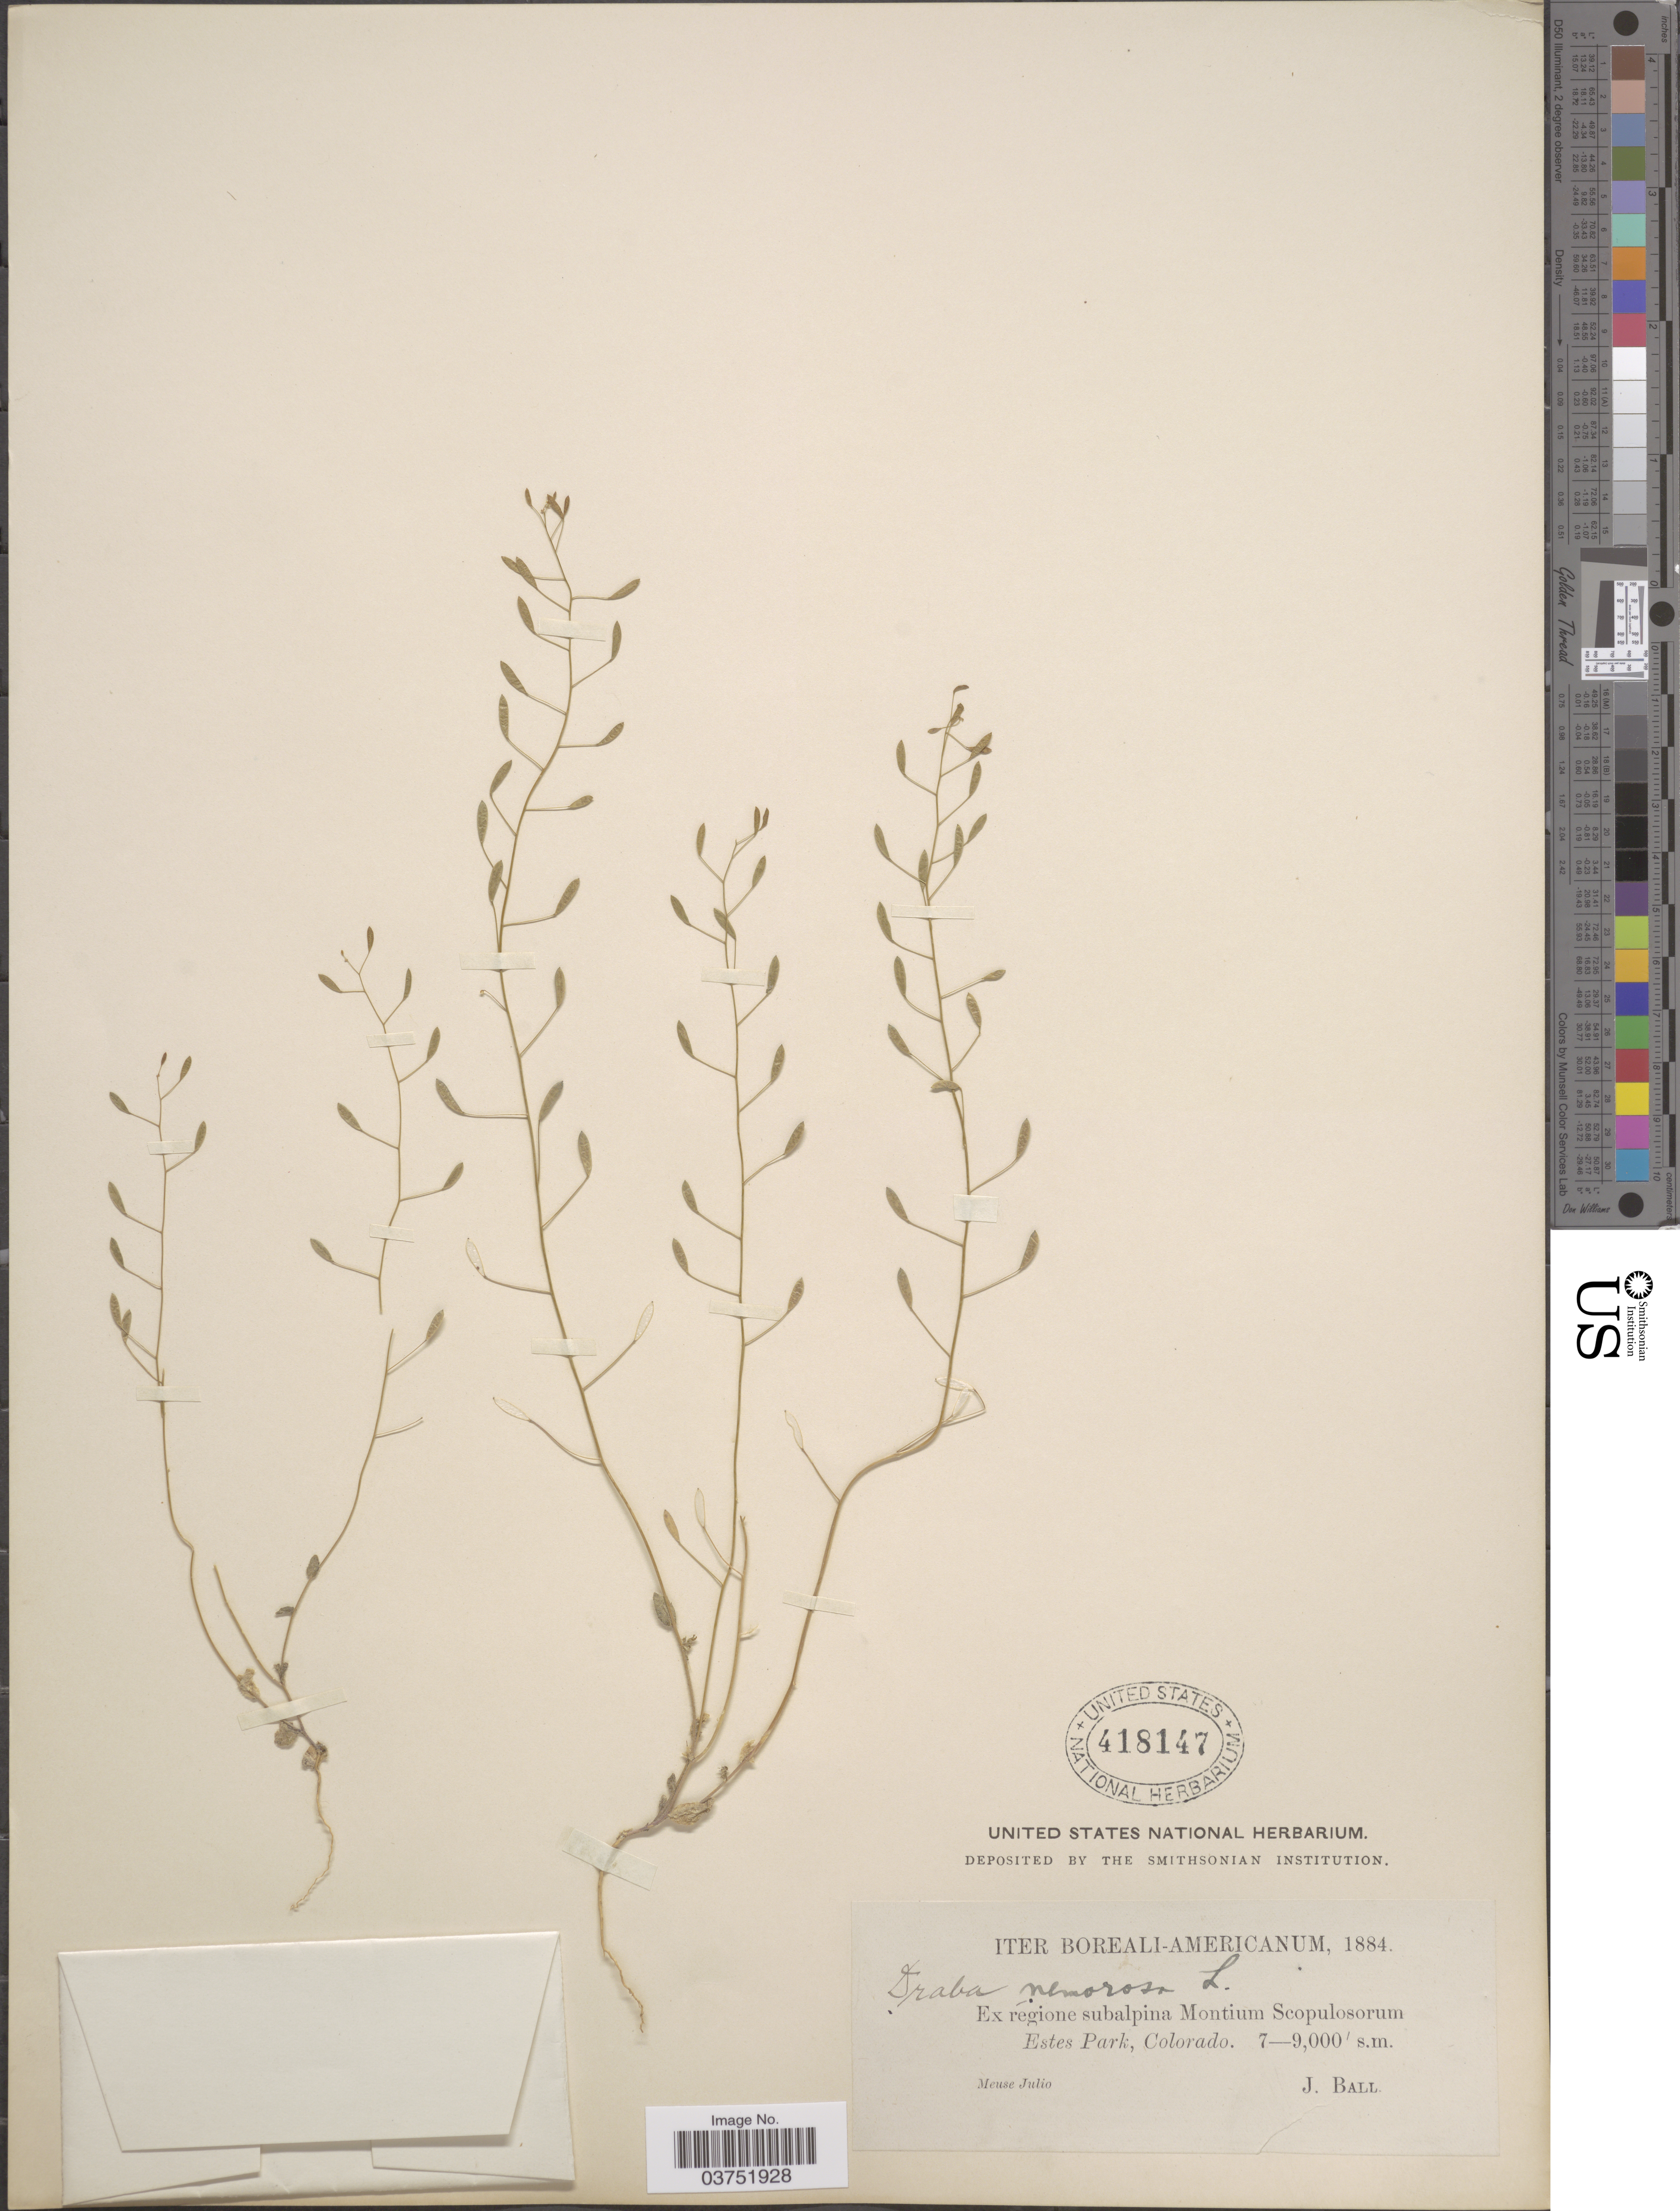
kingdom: Plantae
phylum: Tracheophyta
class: Magnoliopsida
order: Brassicales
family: Brassicaceae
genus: Draba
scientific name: Draba nemorosa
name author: L.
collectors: J. Ball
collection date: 1884-07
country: United States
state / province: Colorado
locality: Iter Boreali-Americanum. Ex regione subalpina Montium Scopulosorum Estes Park.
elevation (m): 2134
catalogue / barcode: US 418147